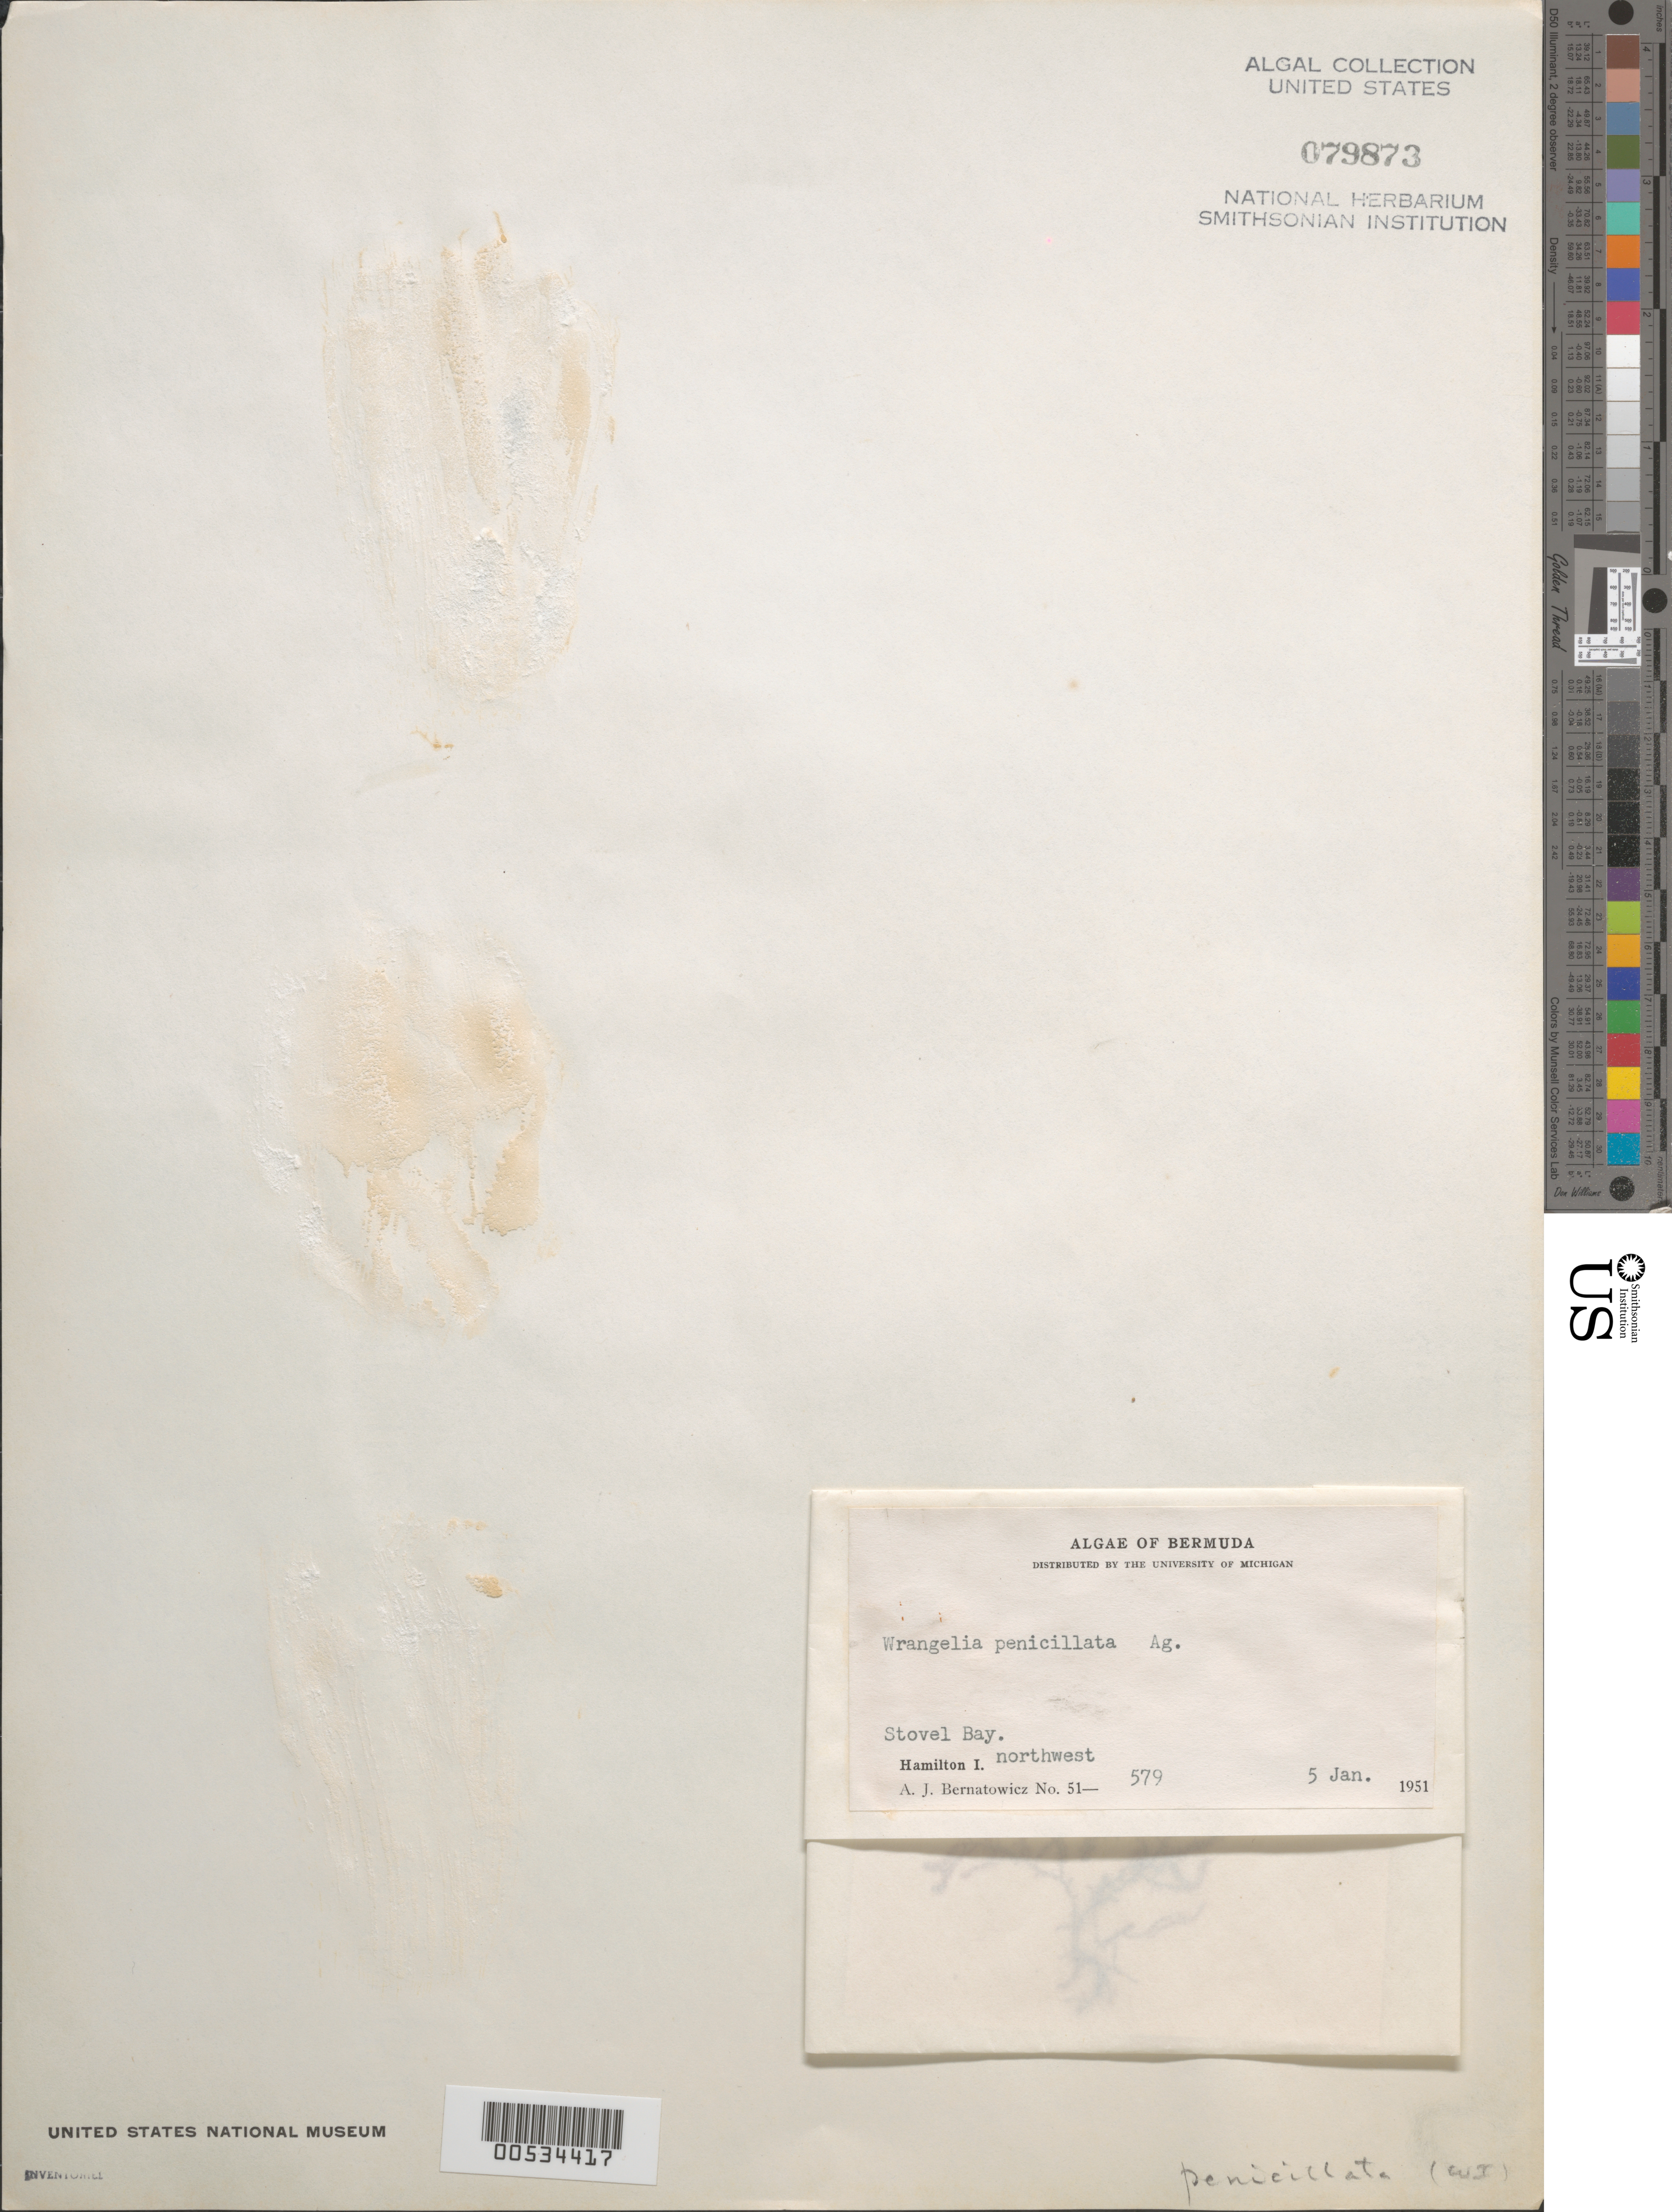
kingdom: Plantae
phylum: Rhodophyta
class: Florideophyceae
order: Ceramiales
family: Wrangeliaceae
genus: Wrangelia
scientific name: Wrangelia penicillata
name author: (C. Agardh) C. Agardh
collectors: A. Bernatowicz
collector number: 51-579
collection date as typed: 05 Jan 1951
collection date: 1951-01-05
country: Bermuda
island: Bermuda Island (Hamilton Island)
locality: Stovel Bay, northwest part of Island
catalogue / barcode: US 79873